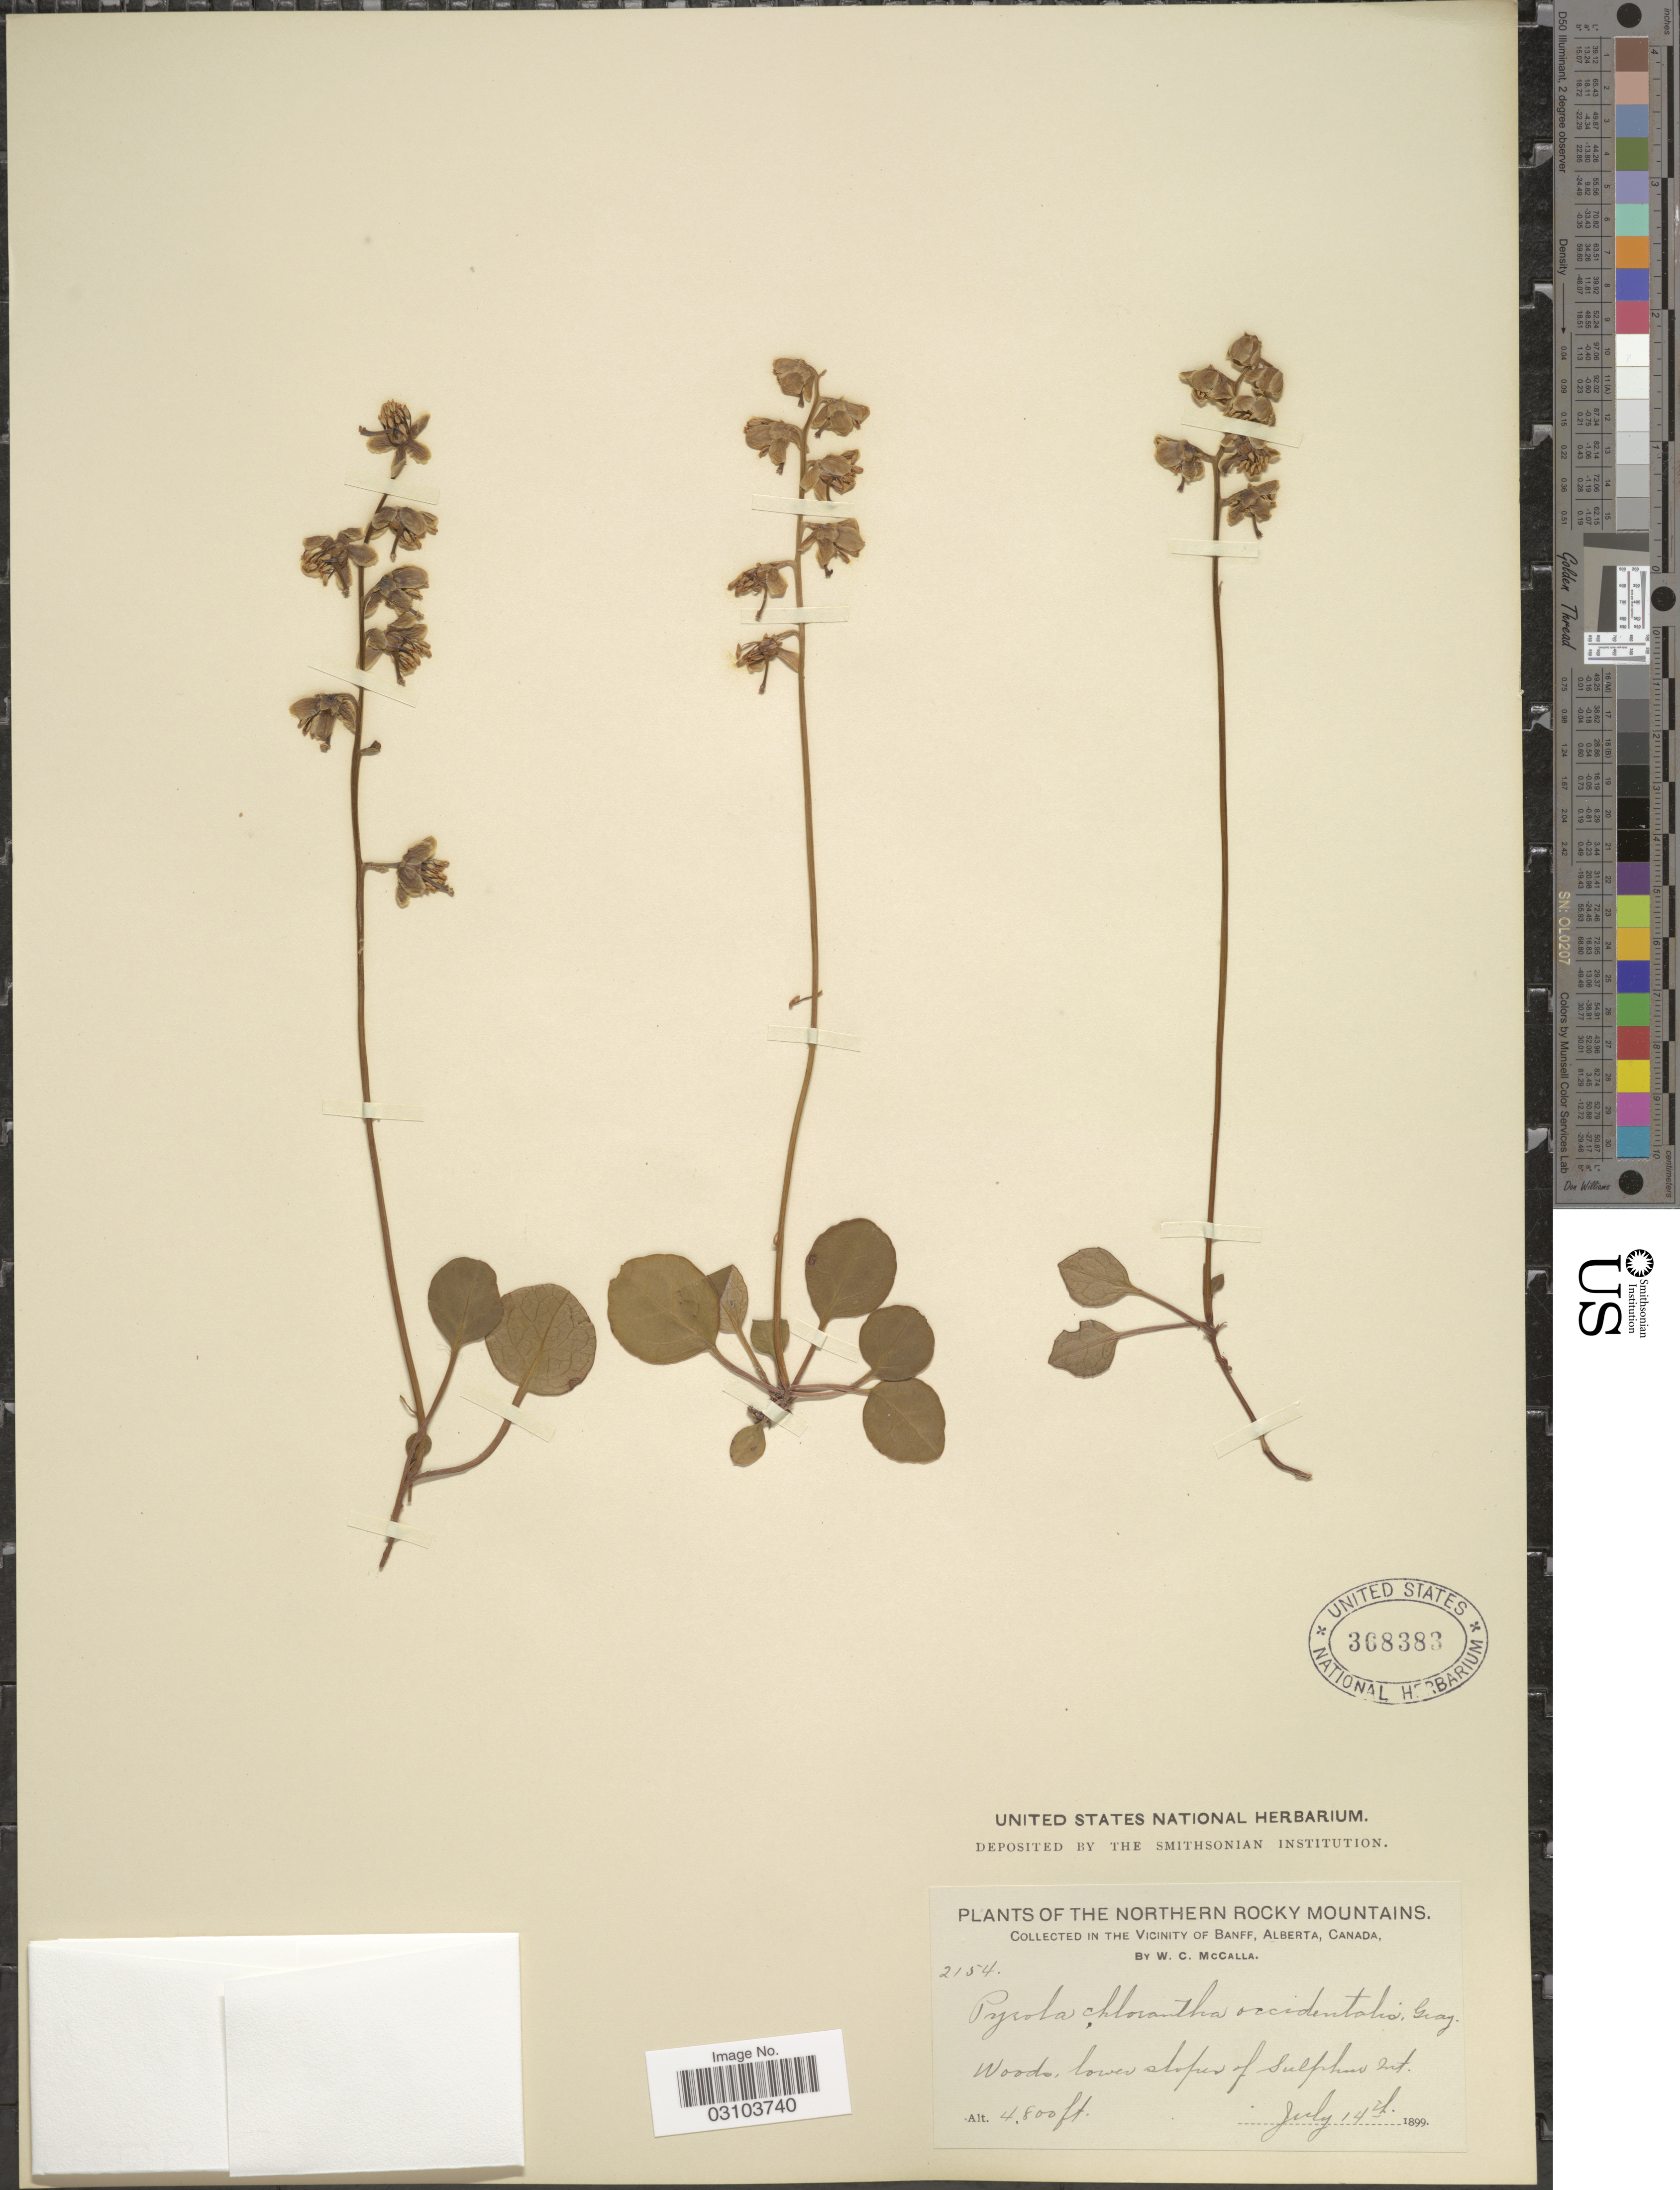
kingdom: Plantae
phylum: Tracheophyta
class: Magnoliopsida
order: Ericales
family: Ericaceae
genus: Pyrola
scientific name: Pyrola chlorantha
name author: Schweigg.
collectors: W. McCalla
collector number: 2154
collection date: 1899-07-14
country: Canada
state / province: Alberta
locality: The Northern Rocky Mountains. The Vicinity of Banff. Woods, lower slopes of Sulphur Mt.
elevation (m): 1463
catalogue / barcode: US 368383